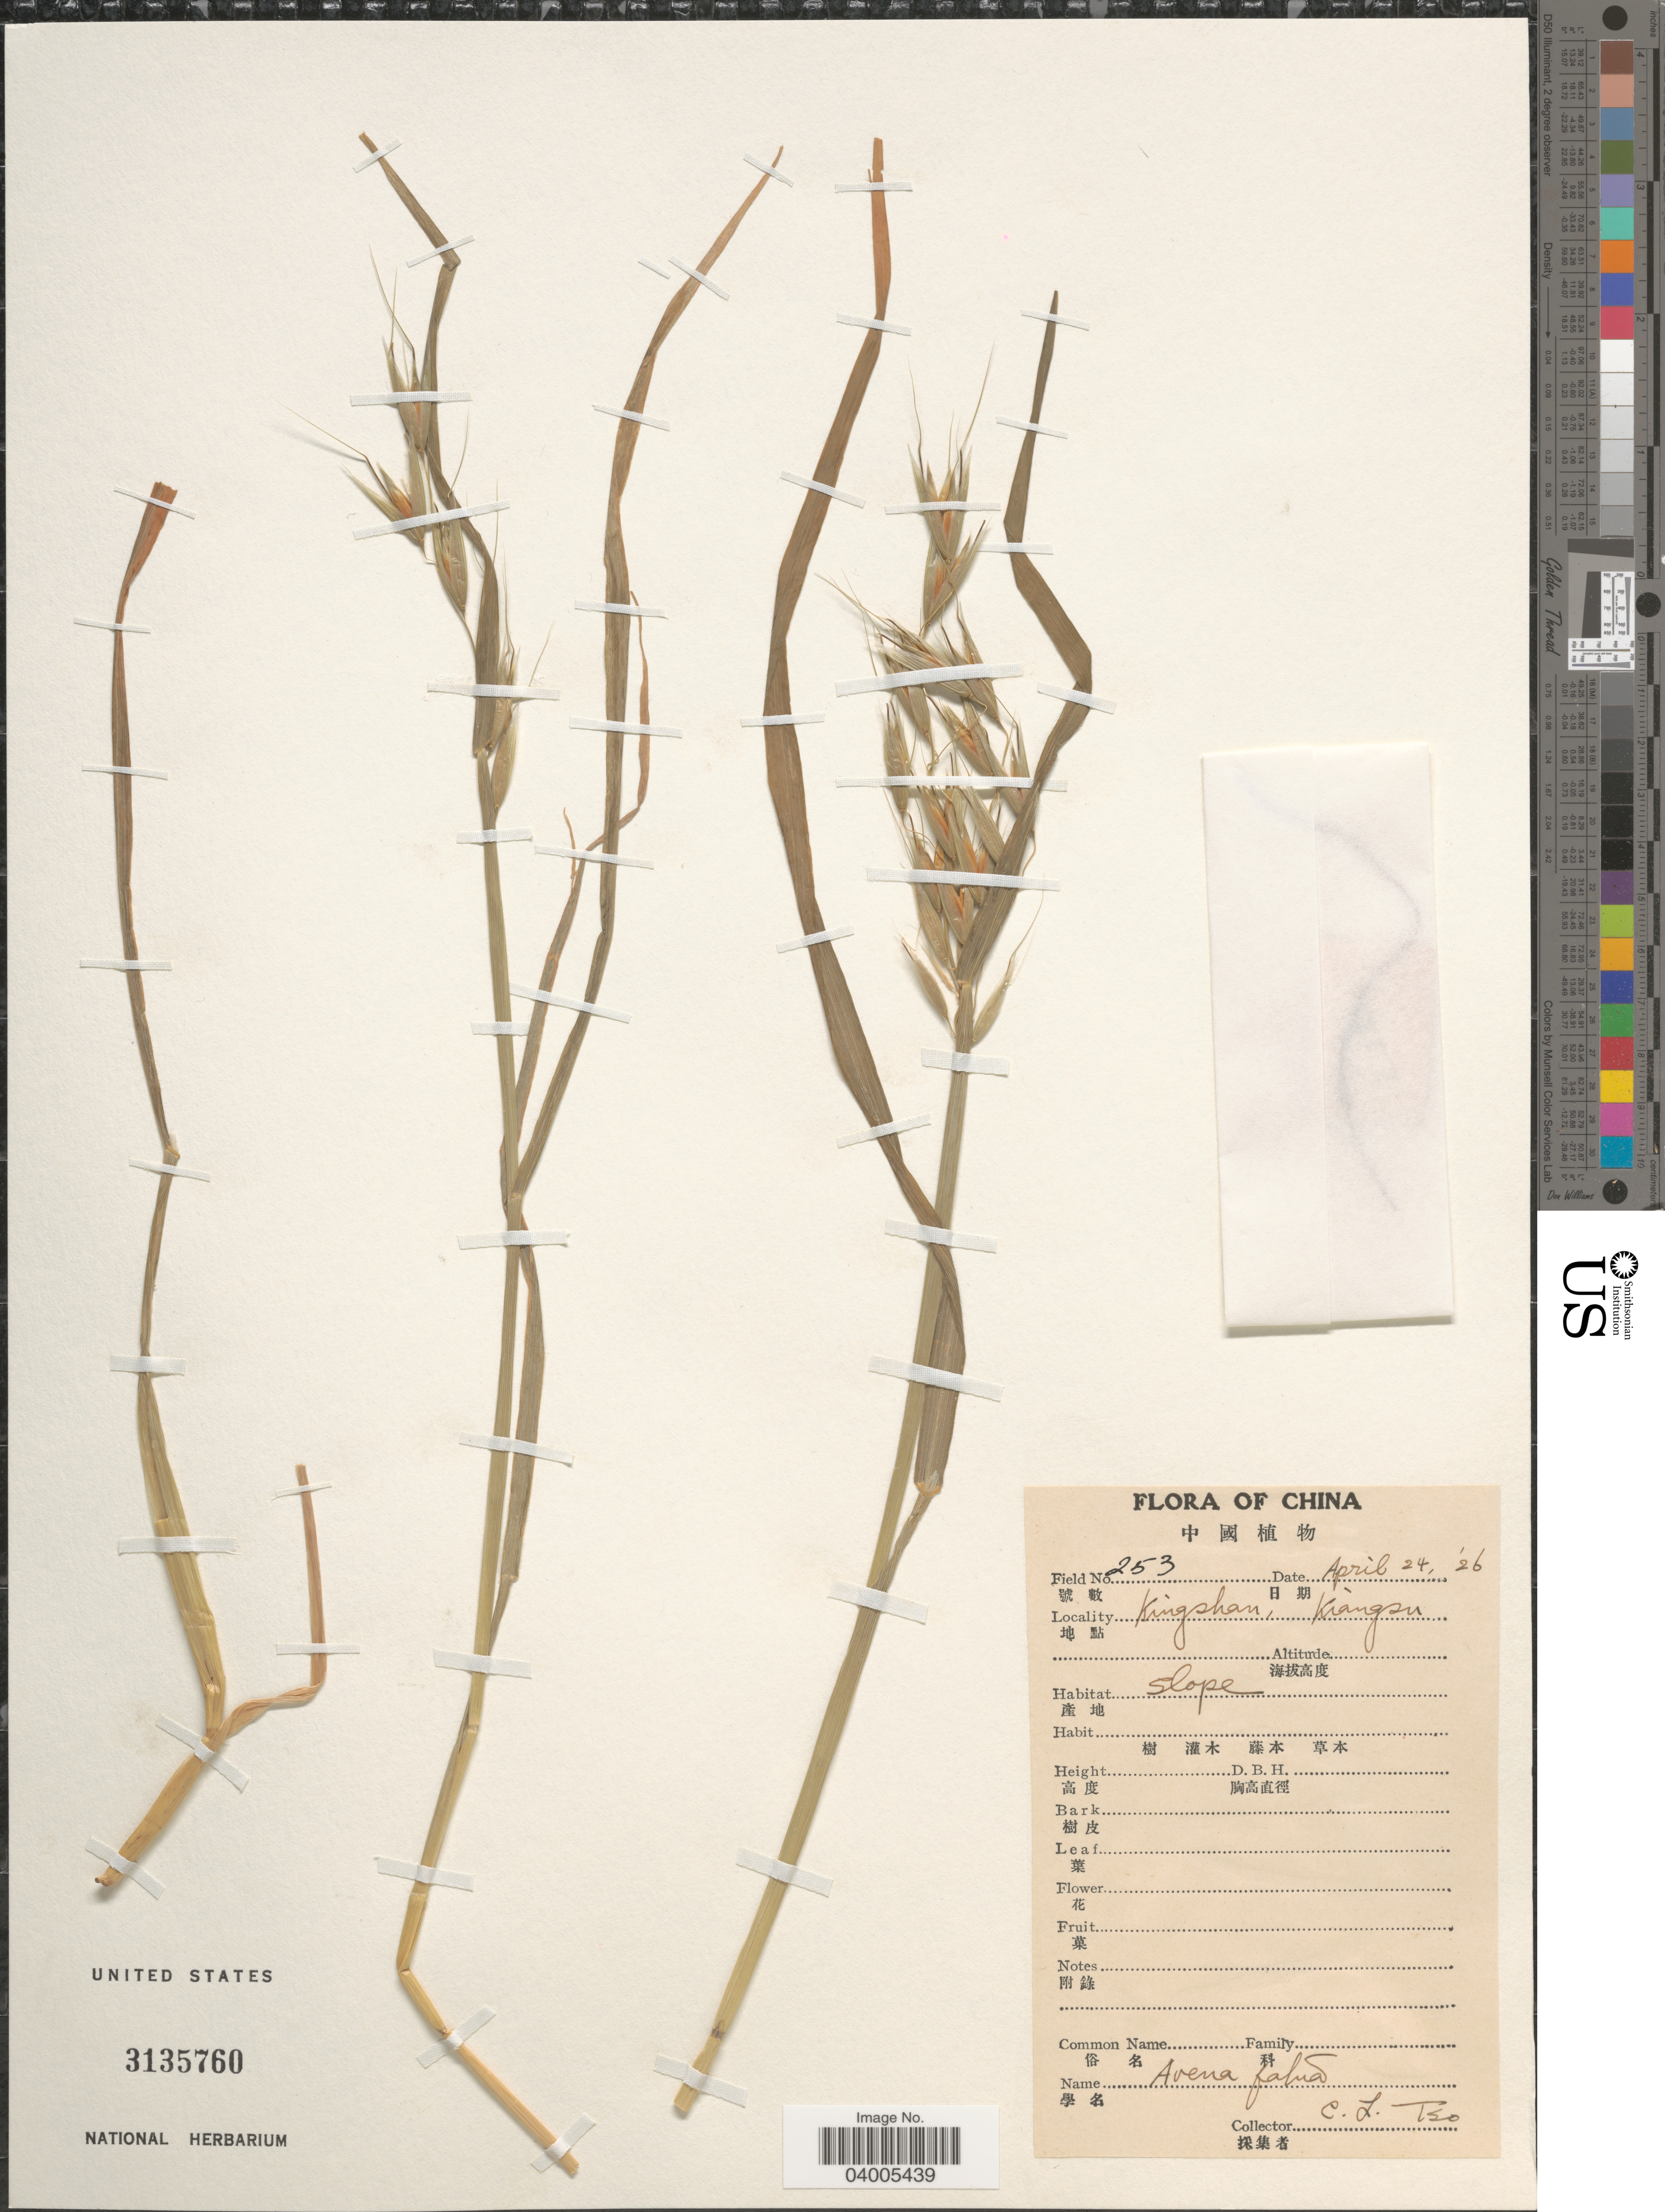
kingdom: Plantae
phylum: Tracheophyta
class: Liliopsida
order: Poales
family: Poaceae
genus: Avena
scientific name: Avena fatua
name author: L.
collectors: C. Tso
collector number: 253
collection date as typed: Transcribed d/m/y: 24/4/26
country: China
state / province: Jiangsu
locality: Kingshan, Kiangsu.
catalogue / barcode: US 3135760